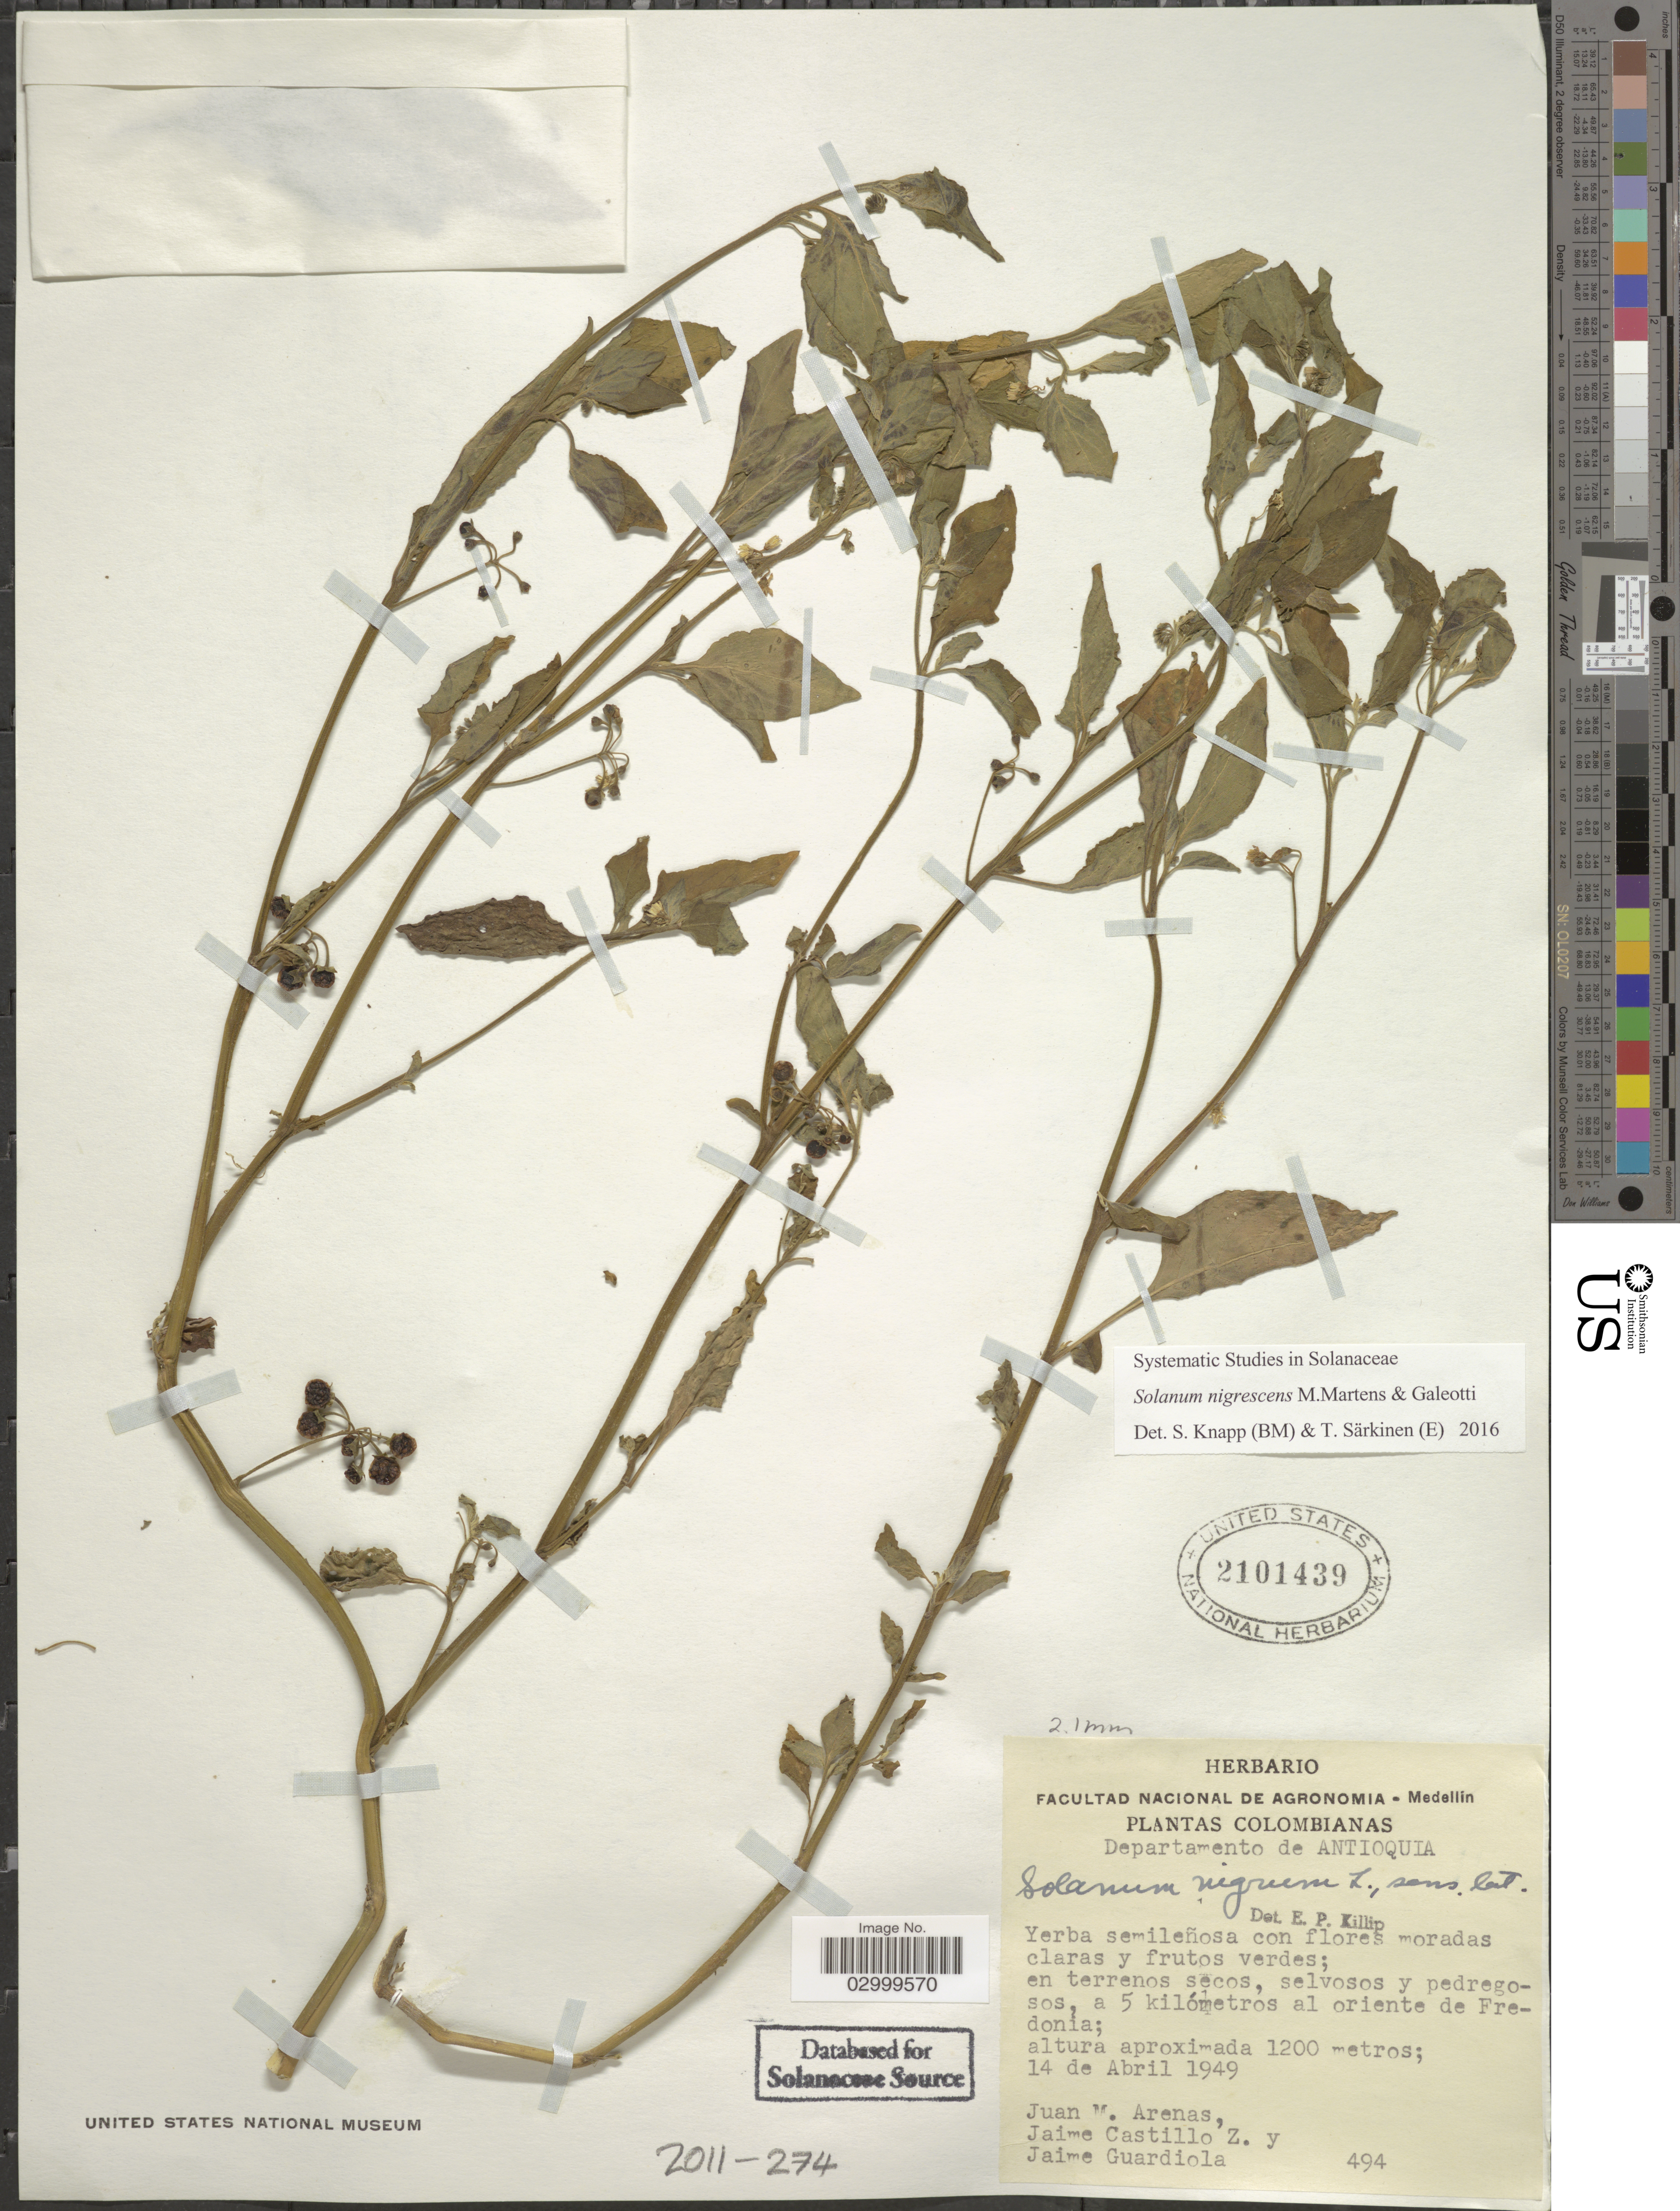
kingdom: Plantae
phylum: Tracheophyta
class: Magnoliopsida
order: Solanales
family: Solanaceae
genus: Solanum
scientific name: Solanum nigrescens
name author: M. Martens & Galeotti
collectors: J. Arenas, J. Castillo Z. & J. Guardiola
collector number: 494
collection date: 1949-04-14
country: Colombia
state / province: Antioquia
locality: Departamento de Antioquia. A 5 kilómetros al oriente de Fredonia.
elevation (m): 1200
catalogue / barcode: US 2101439